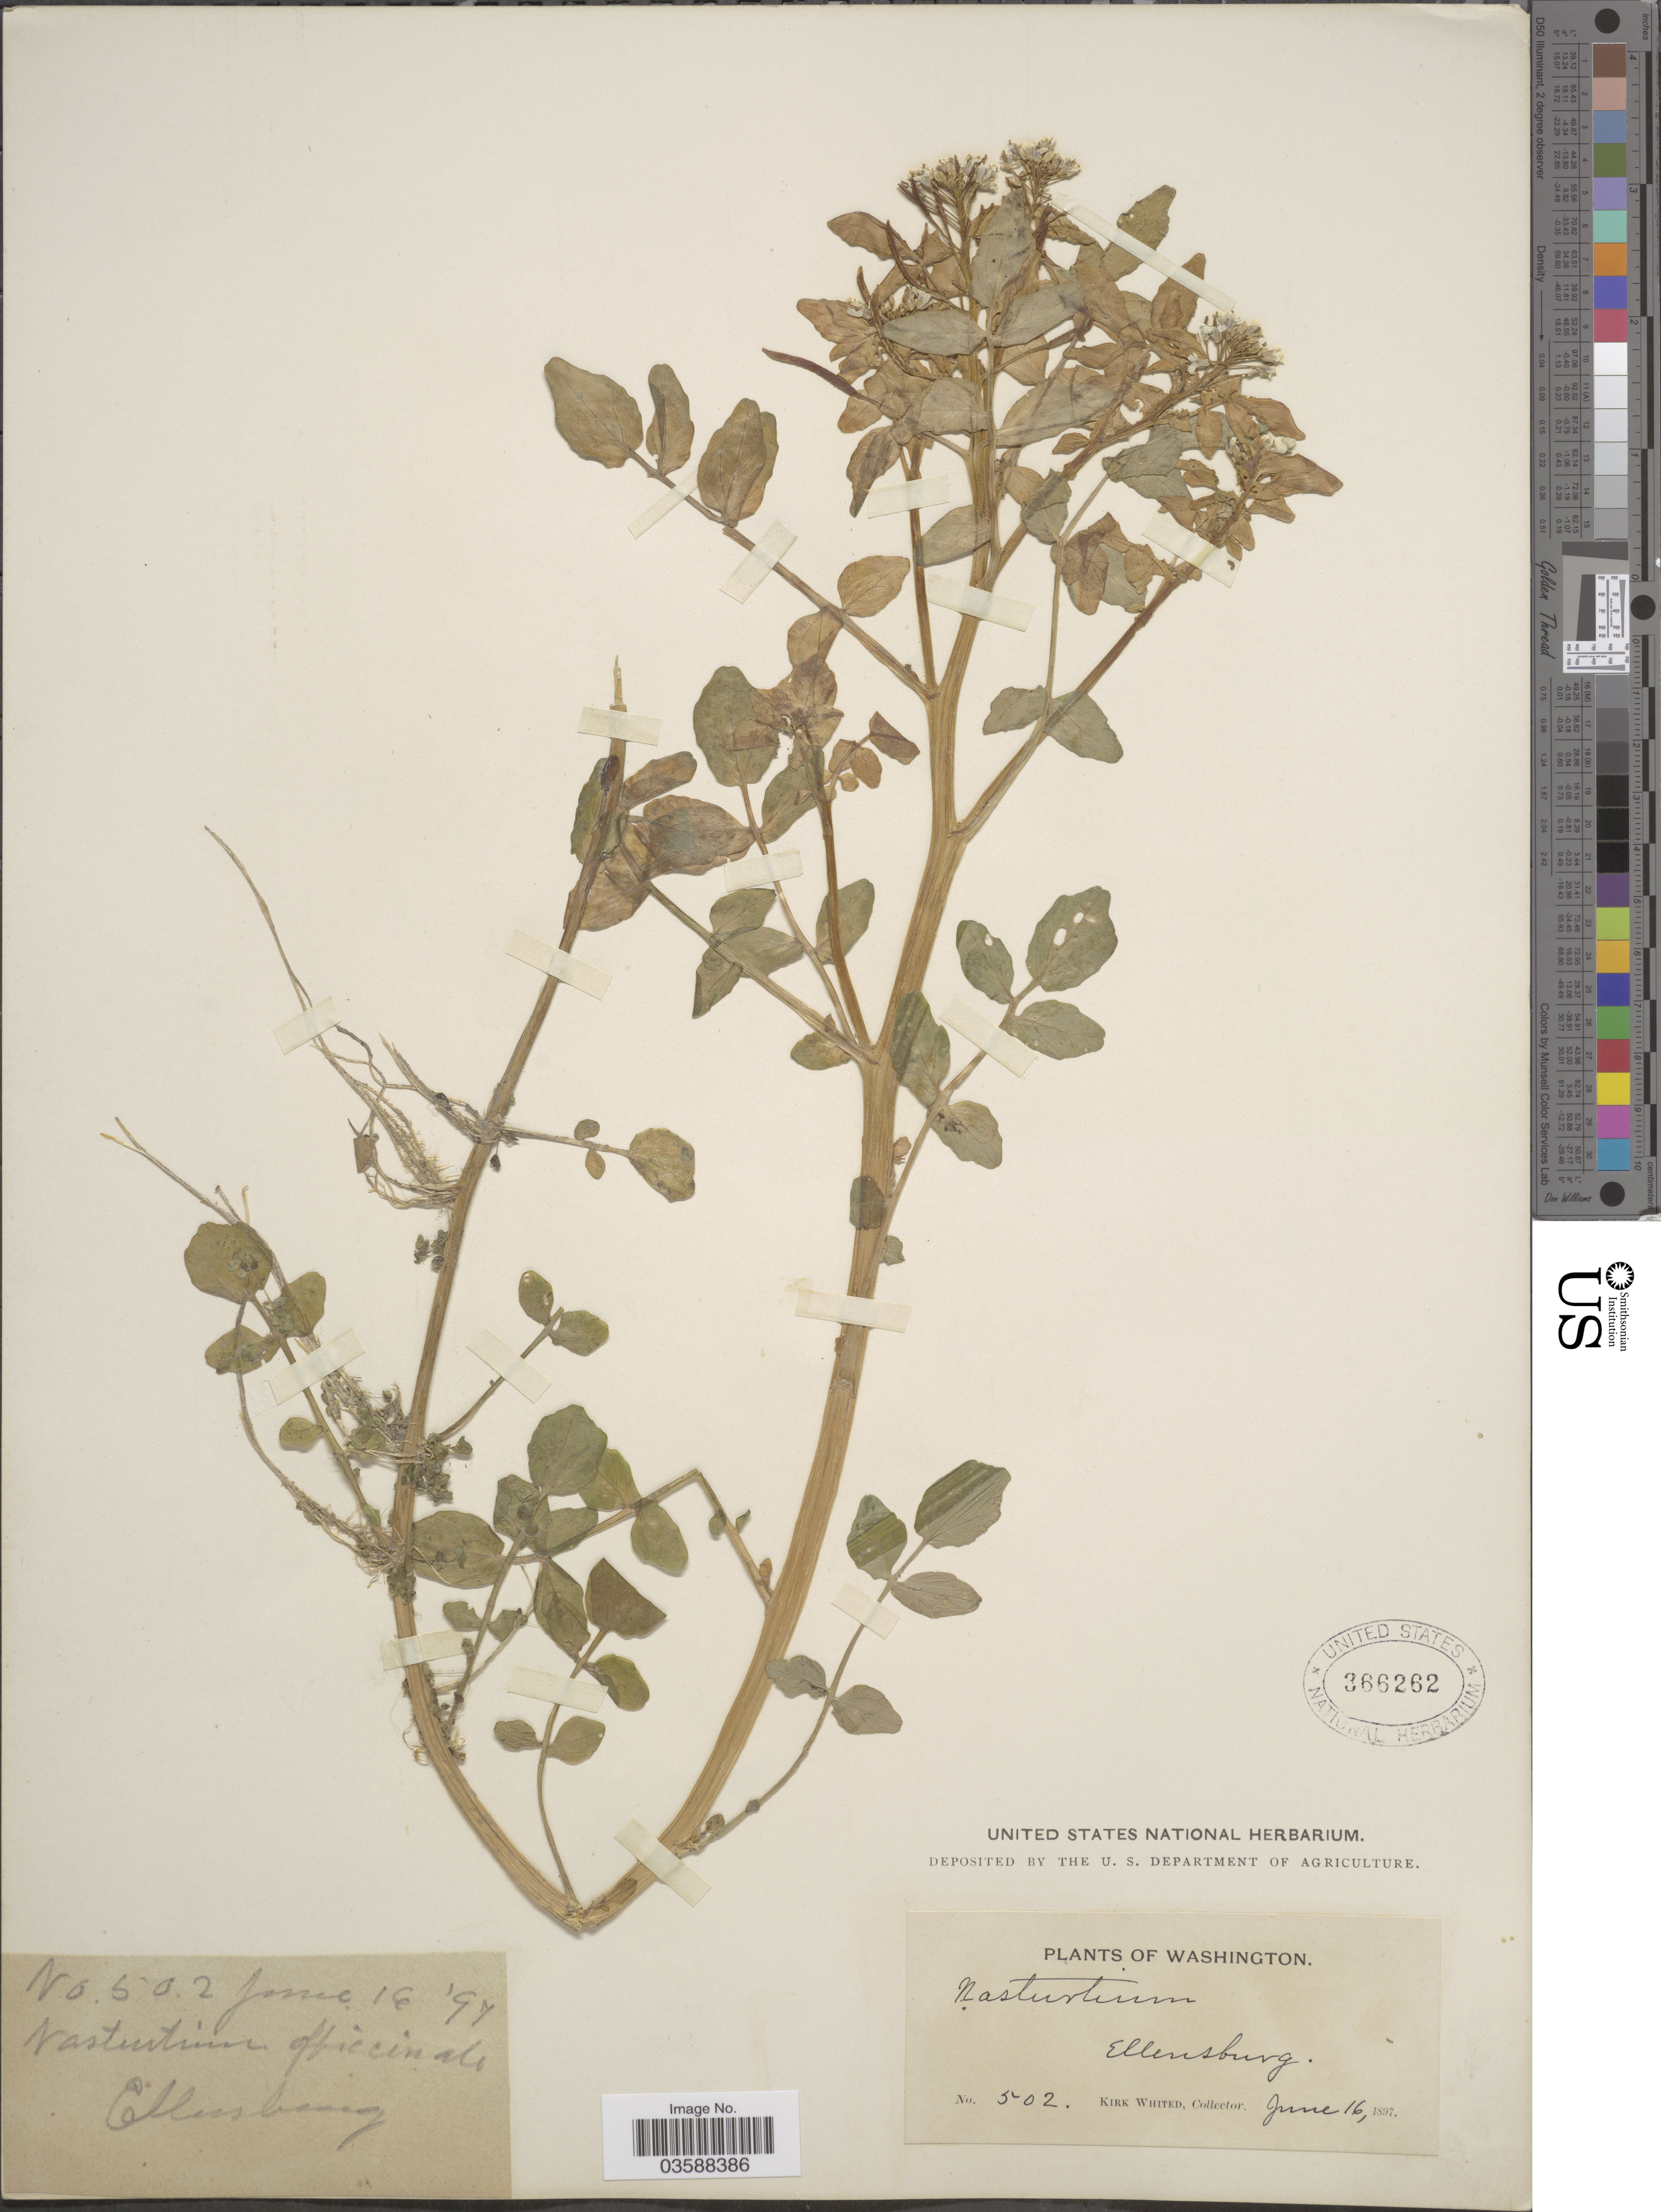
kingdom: Plantae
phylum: Tracheophyta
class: Magnoliopsida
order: Brassicales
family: Brassicaceae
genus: Nasturtium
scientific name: Nasturtium officinale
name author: R. Br.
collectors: K. Whited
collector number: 502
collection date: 1897-06-16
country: United States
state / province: Washington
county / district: Kittitas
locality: Ellensburg.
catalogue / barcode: US 366262